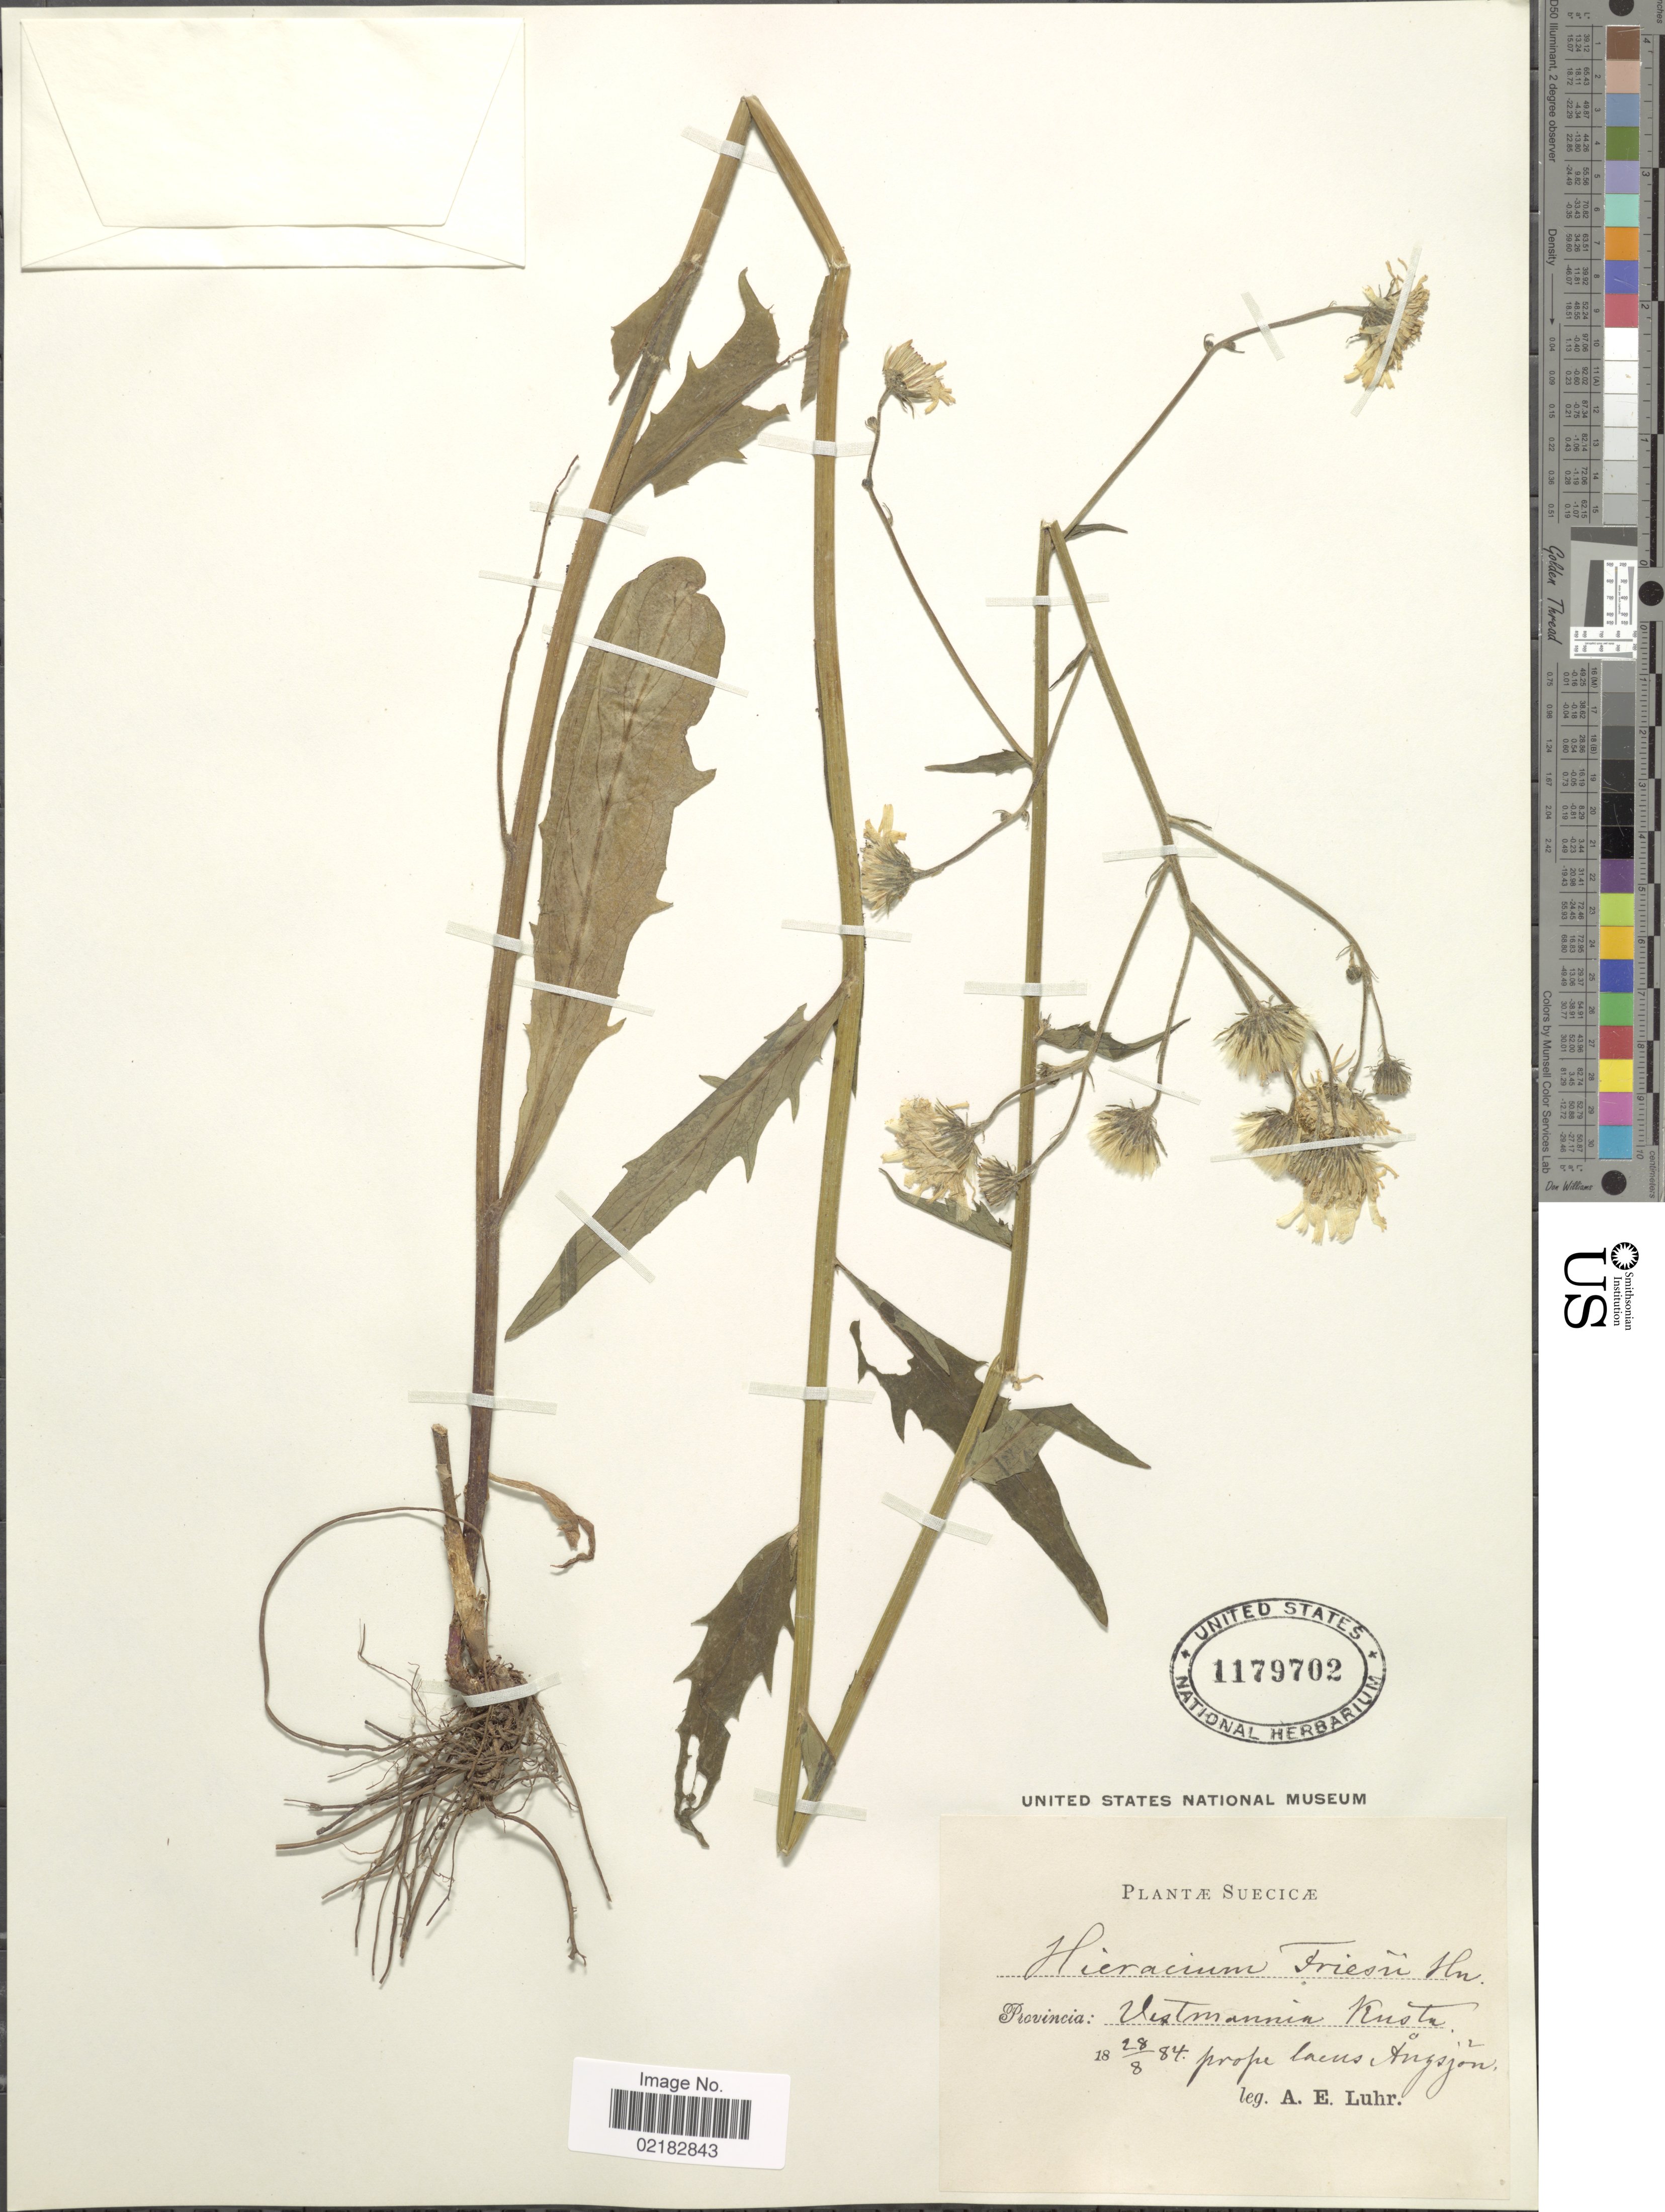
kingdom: Plantae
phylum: Tracheophyta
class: Magnoliopsida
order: Asterales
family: Asteraceae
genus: Hieracium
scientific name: Hieracium friesii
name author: Hartm.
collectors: A. Luhr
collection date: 1884-08-28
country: Sweden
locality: Suecicae, Vestmannia Kusta prope lacus Angsjön.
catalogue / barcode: US 1179702